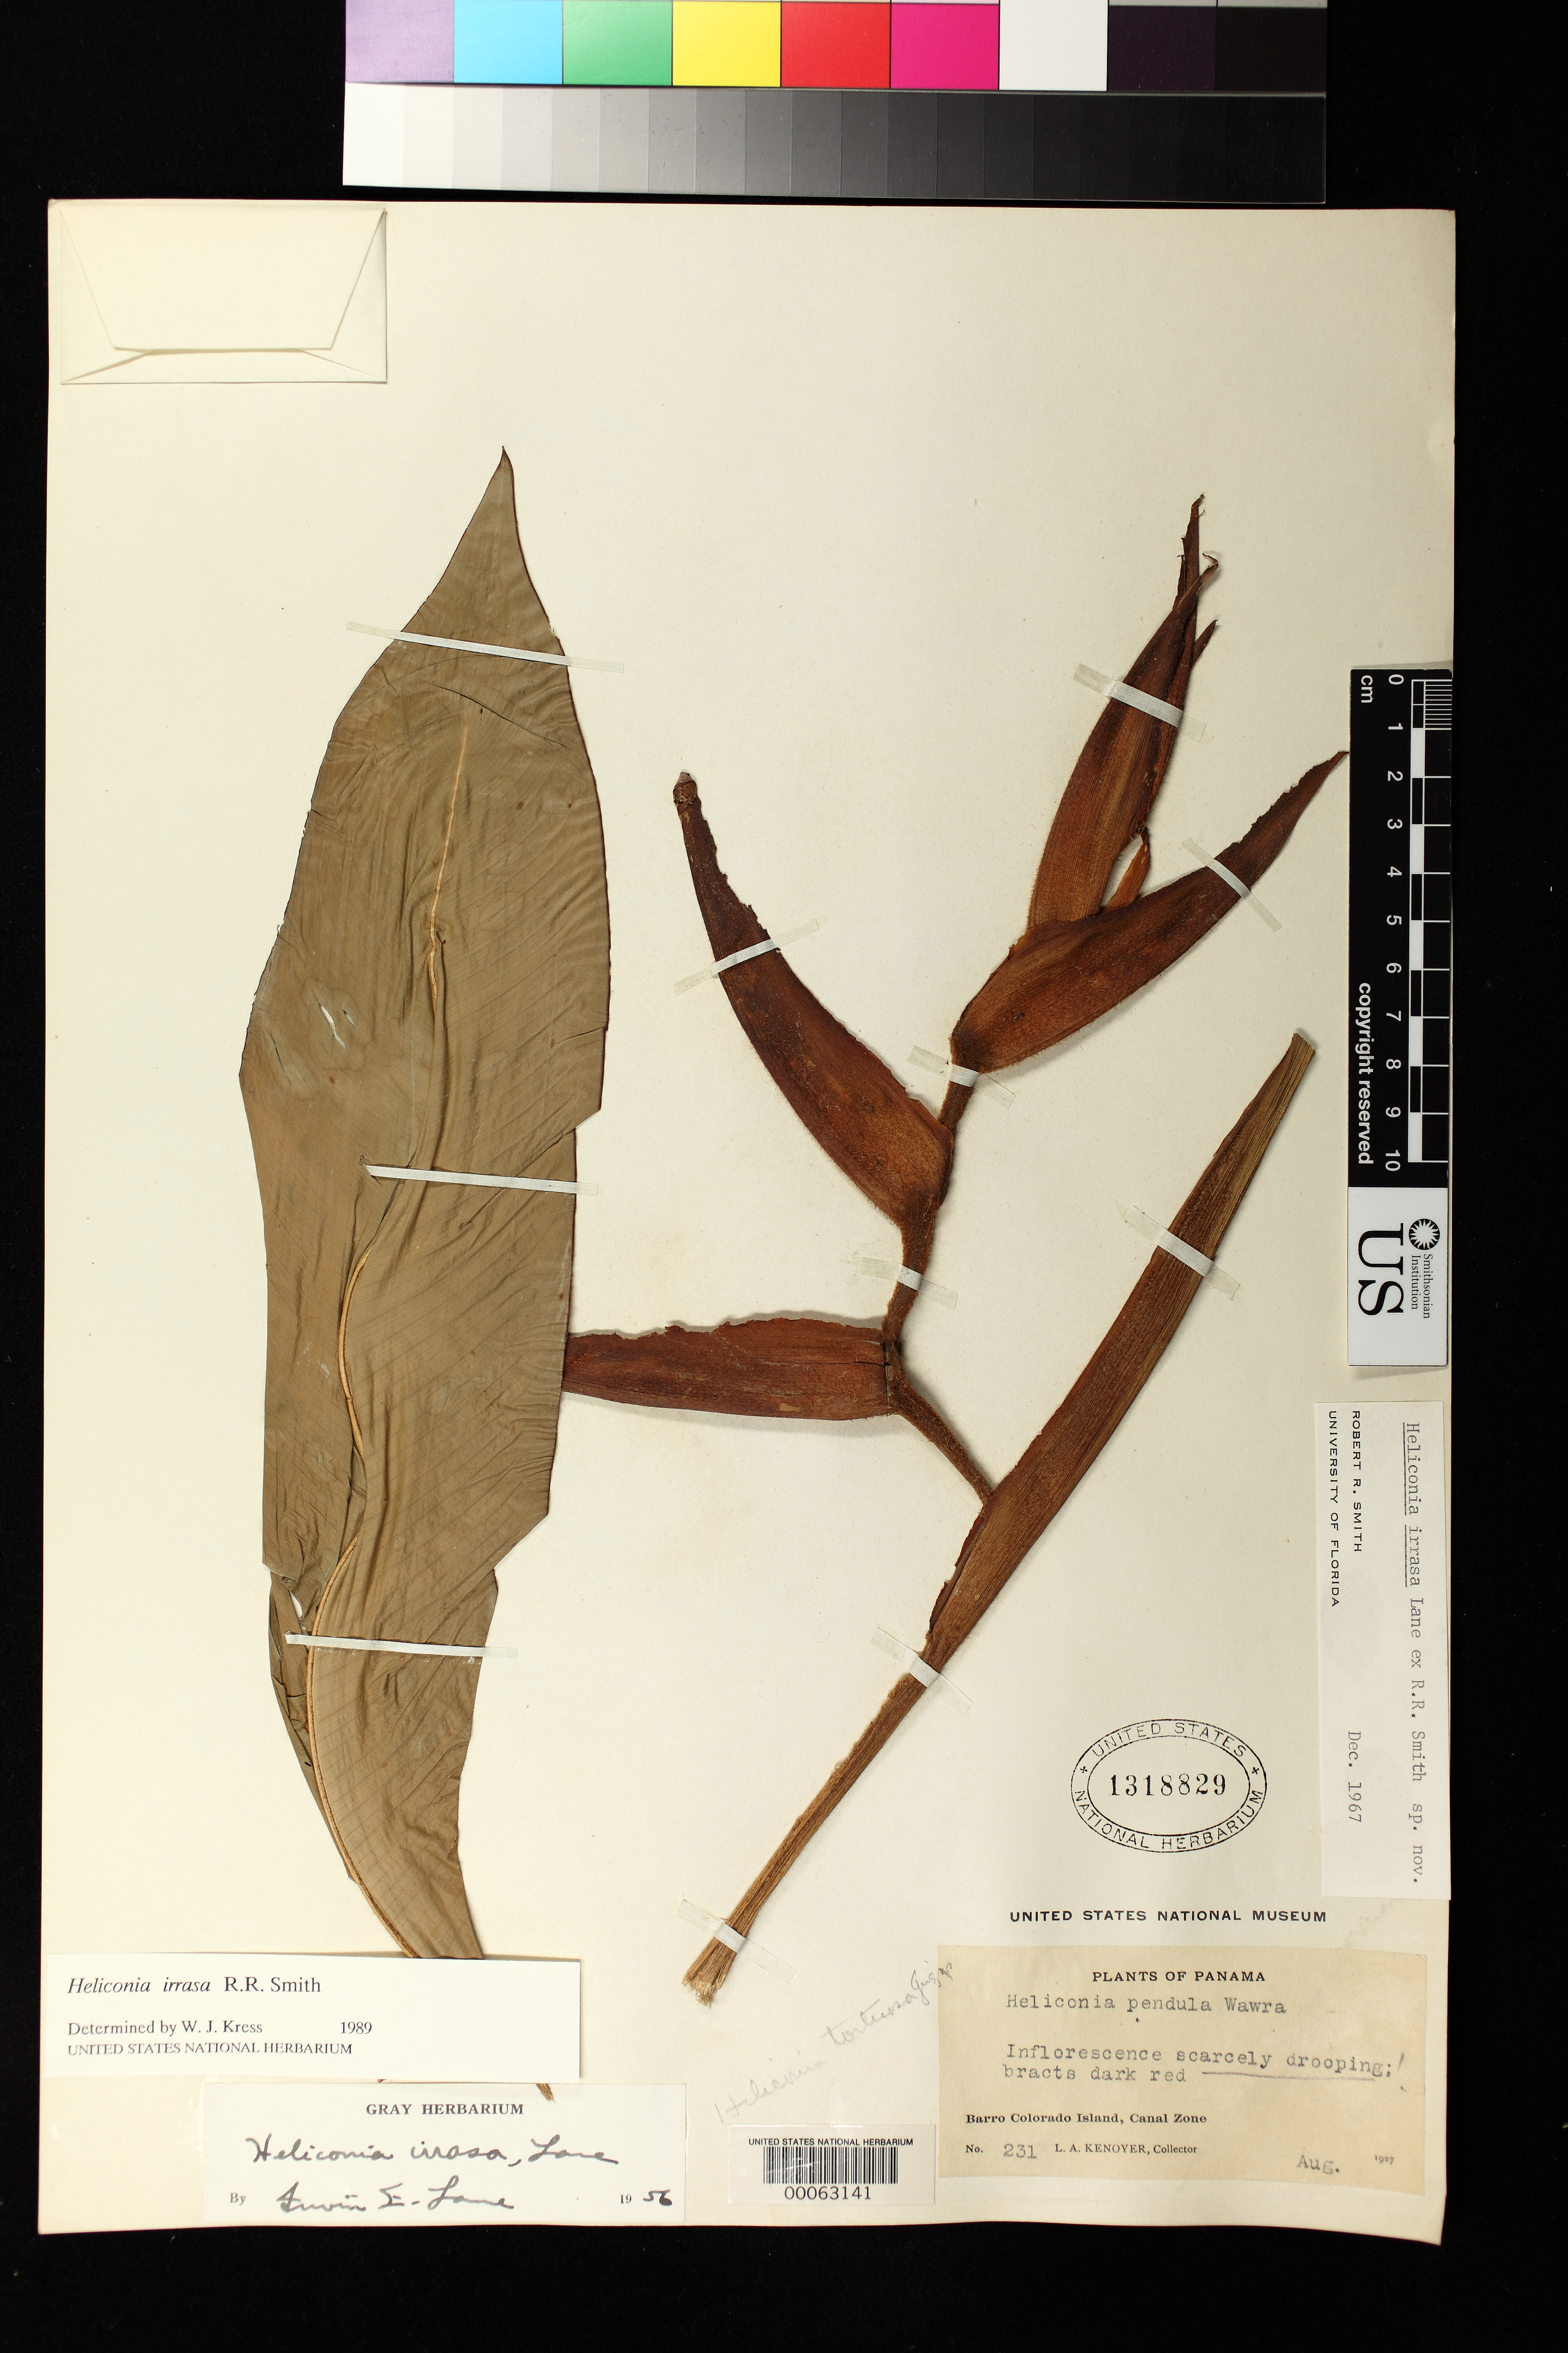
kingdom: Plantae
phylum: Tracheophyta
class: Liliopsida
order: Zingiberales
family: Heliconiaceae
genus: Heliconia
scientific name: Heliconia irrasa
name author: Lane ex R.R. Sm.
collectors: L. A. Kenoyer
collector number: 231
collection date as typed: Aug 1927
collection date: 1927-08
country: Panama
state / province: Panamá Oeste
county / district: Canal Zone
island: Barro Colorado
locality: Barro Colorado I.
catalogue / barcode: US 1318829